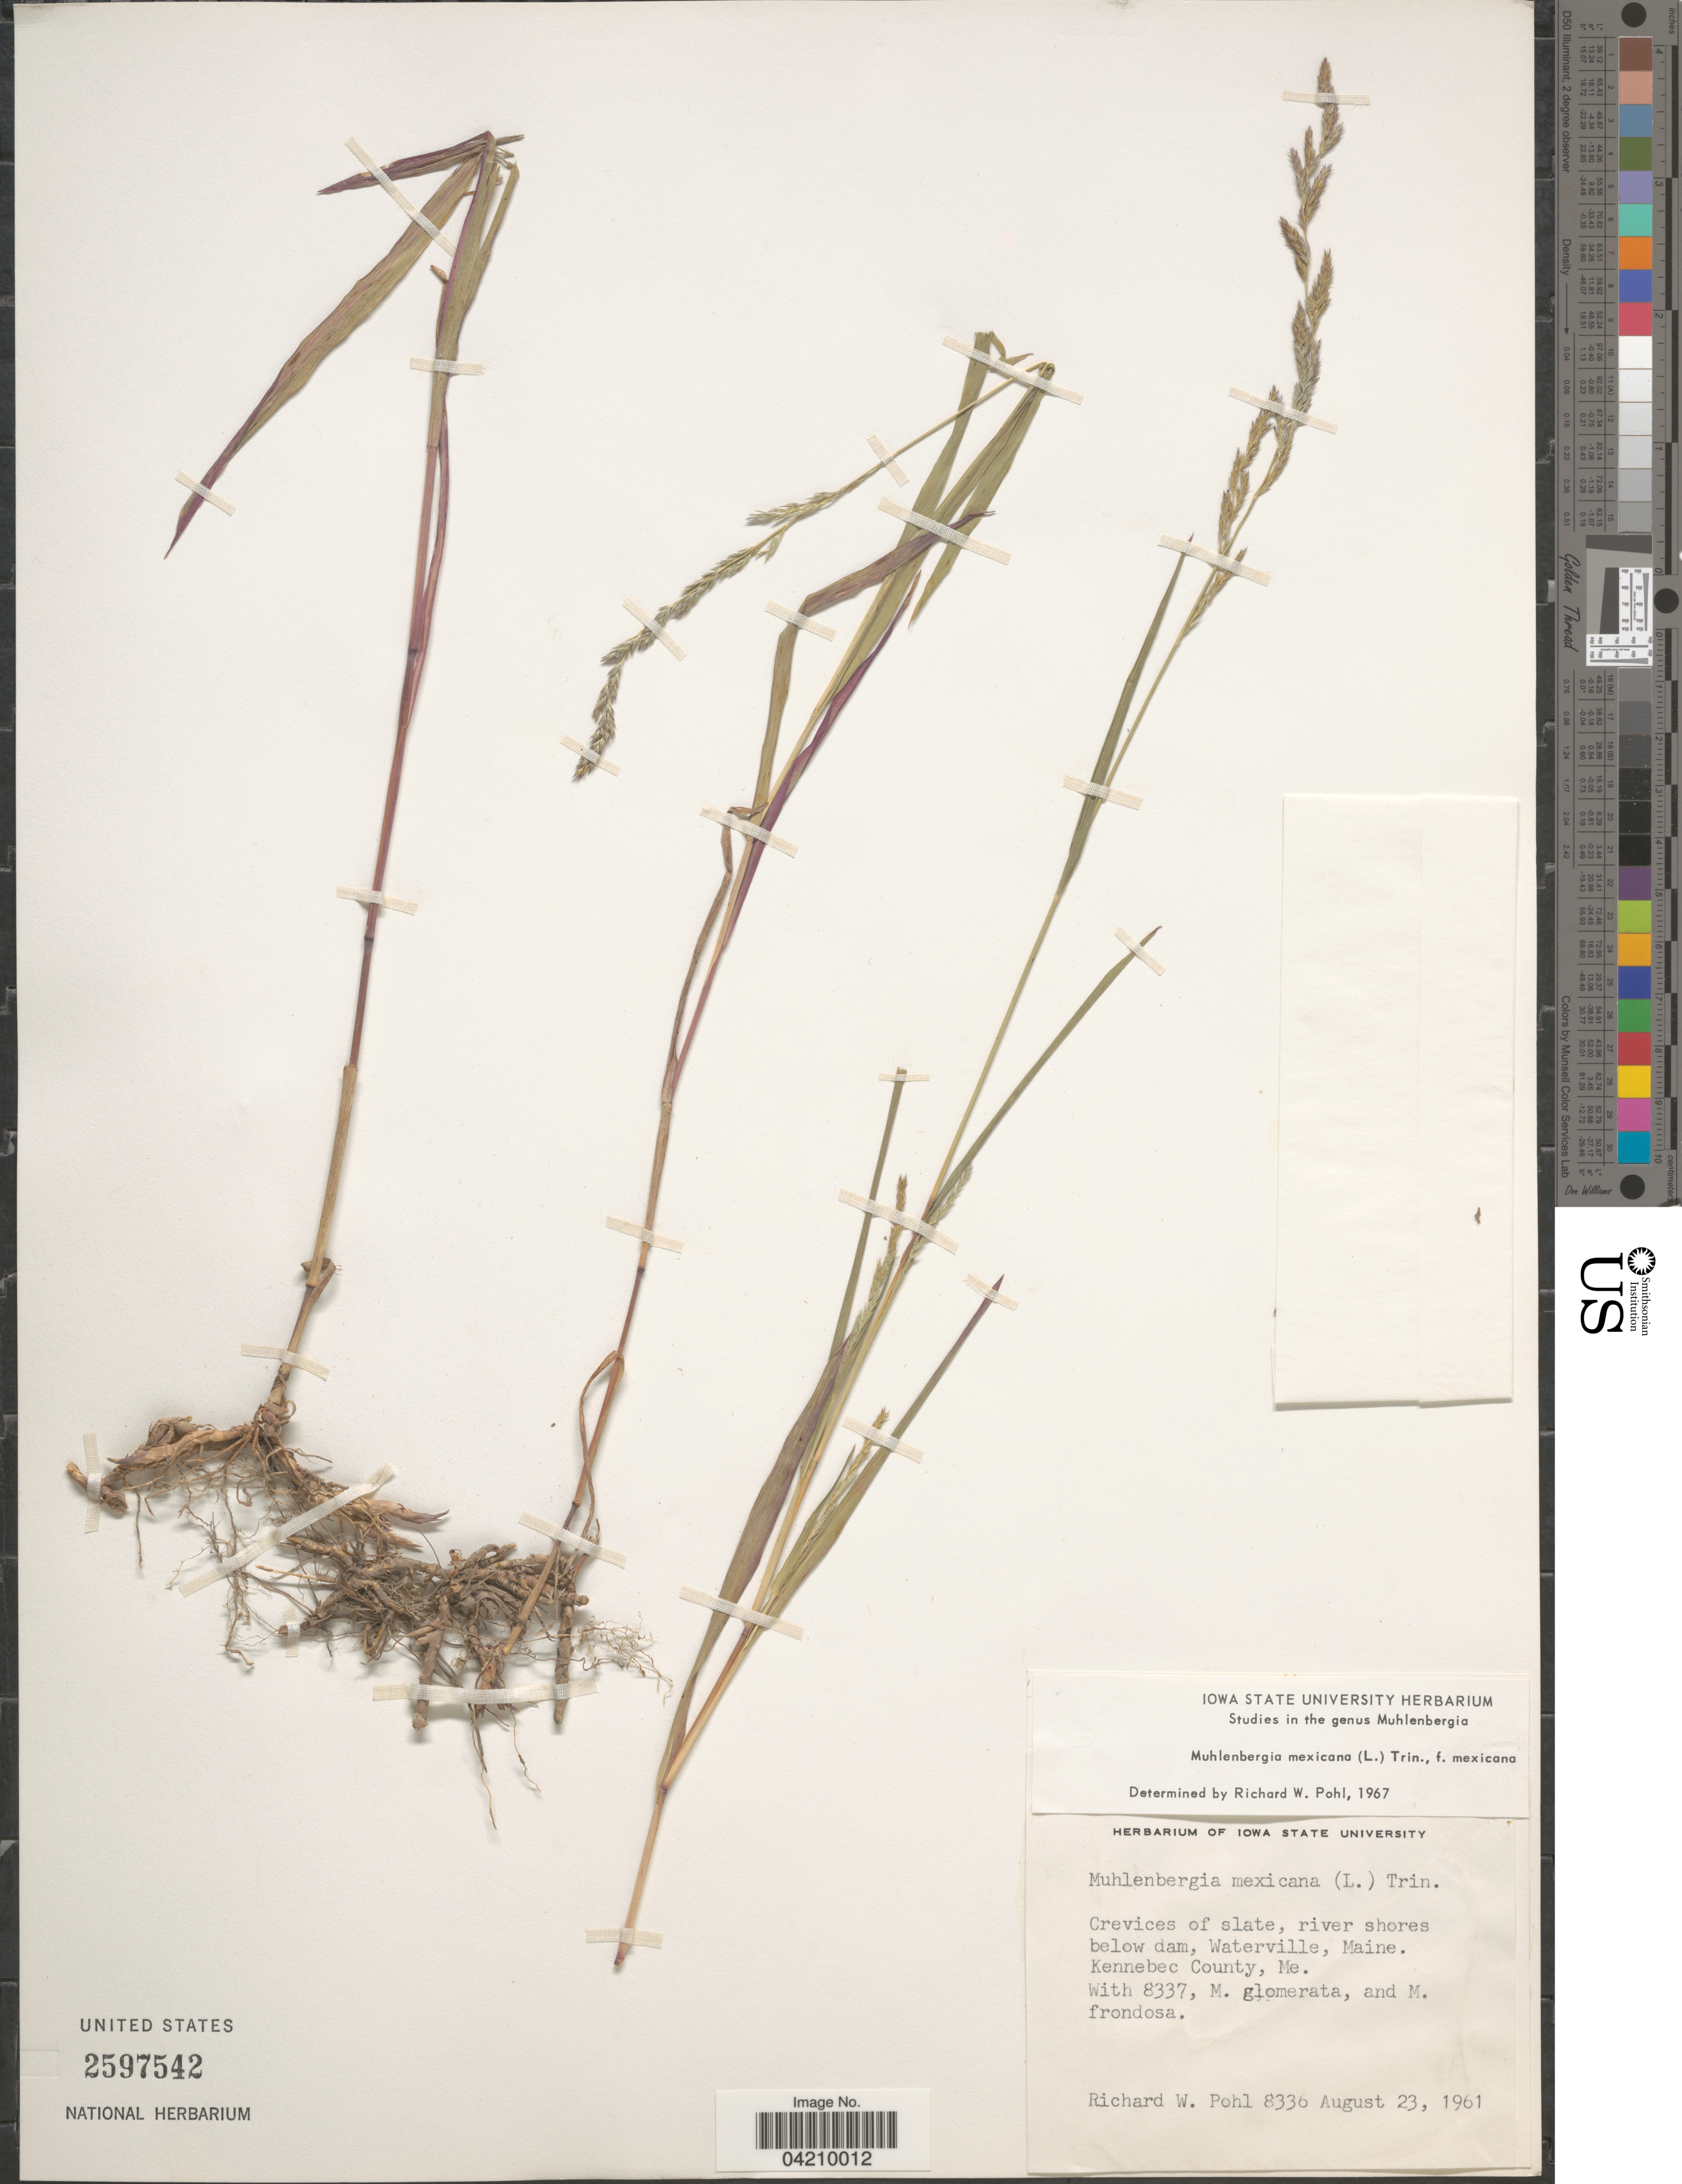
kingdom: Plantae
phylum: Tracheophyta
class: Liliopsida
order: Poales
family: Poaceae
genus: Muhlenbergia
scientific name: Muhlenbergia mexicana var. mexicana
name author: (L.) Trin.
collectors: R. W. Pohl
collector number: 8336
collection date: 1961-08-23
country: United States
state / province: Maine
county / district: Kennebec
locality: Crevices of slate, river shores below dam, Waterville. Kennebec County.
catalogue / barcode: US 2597542